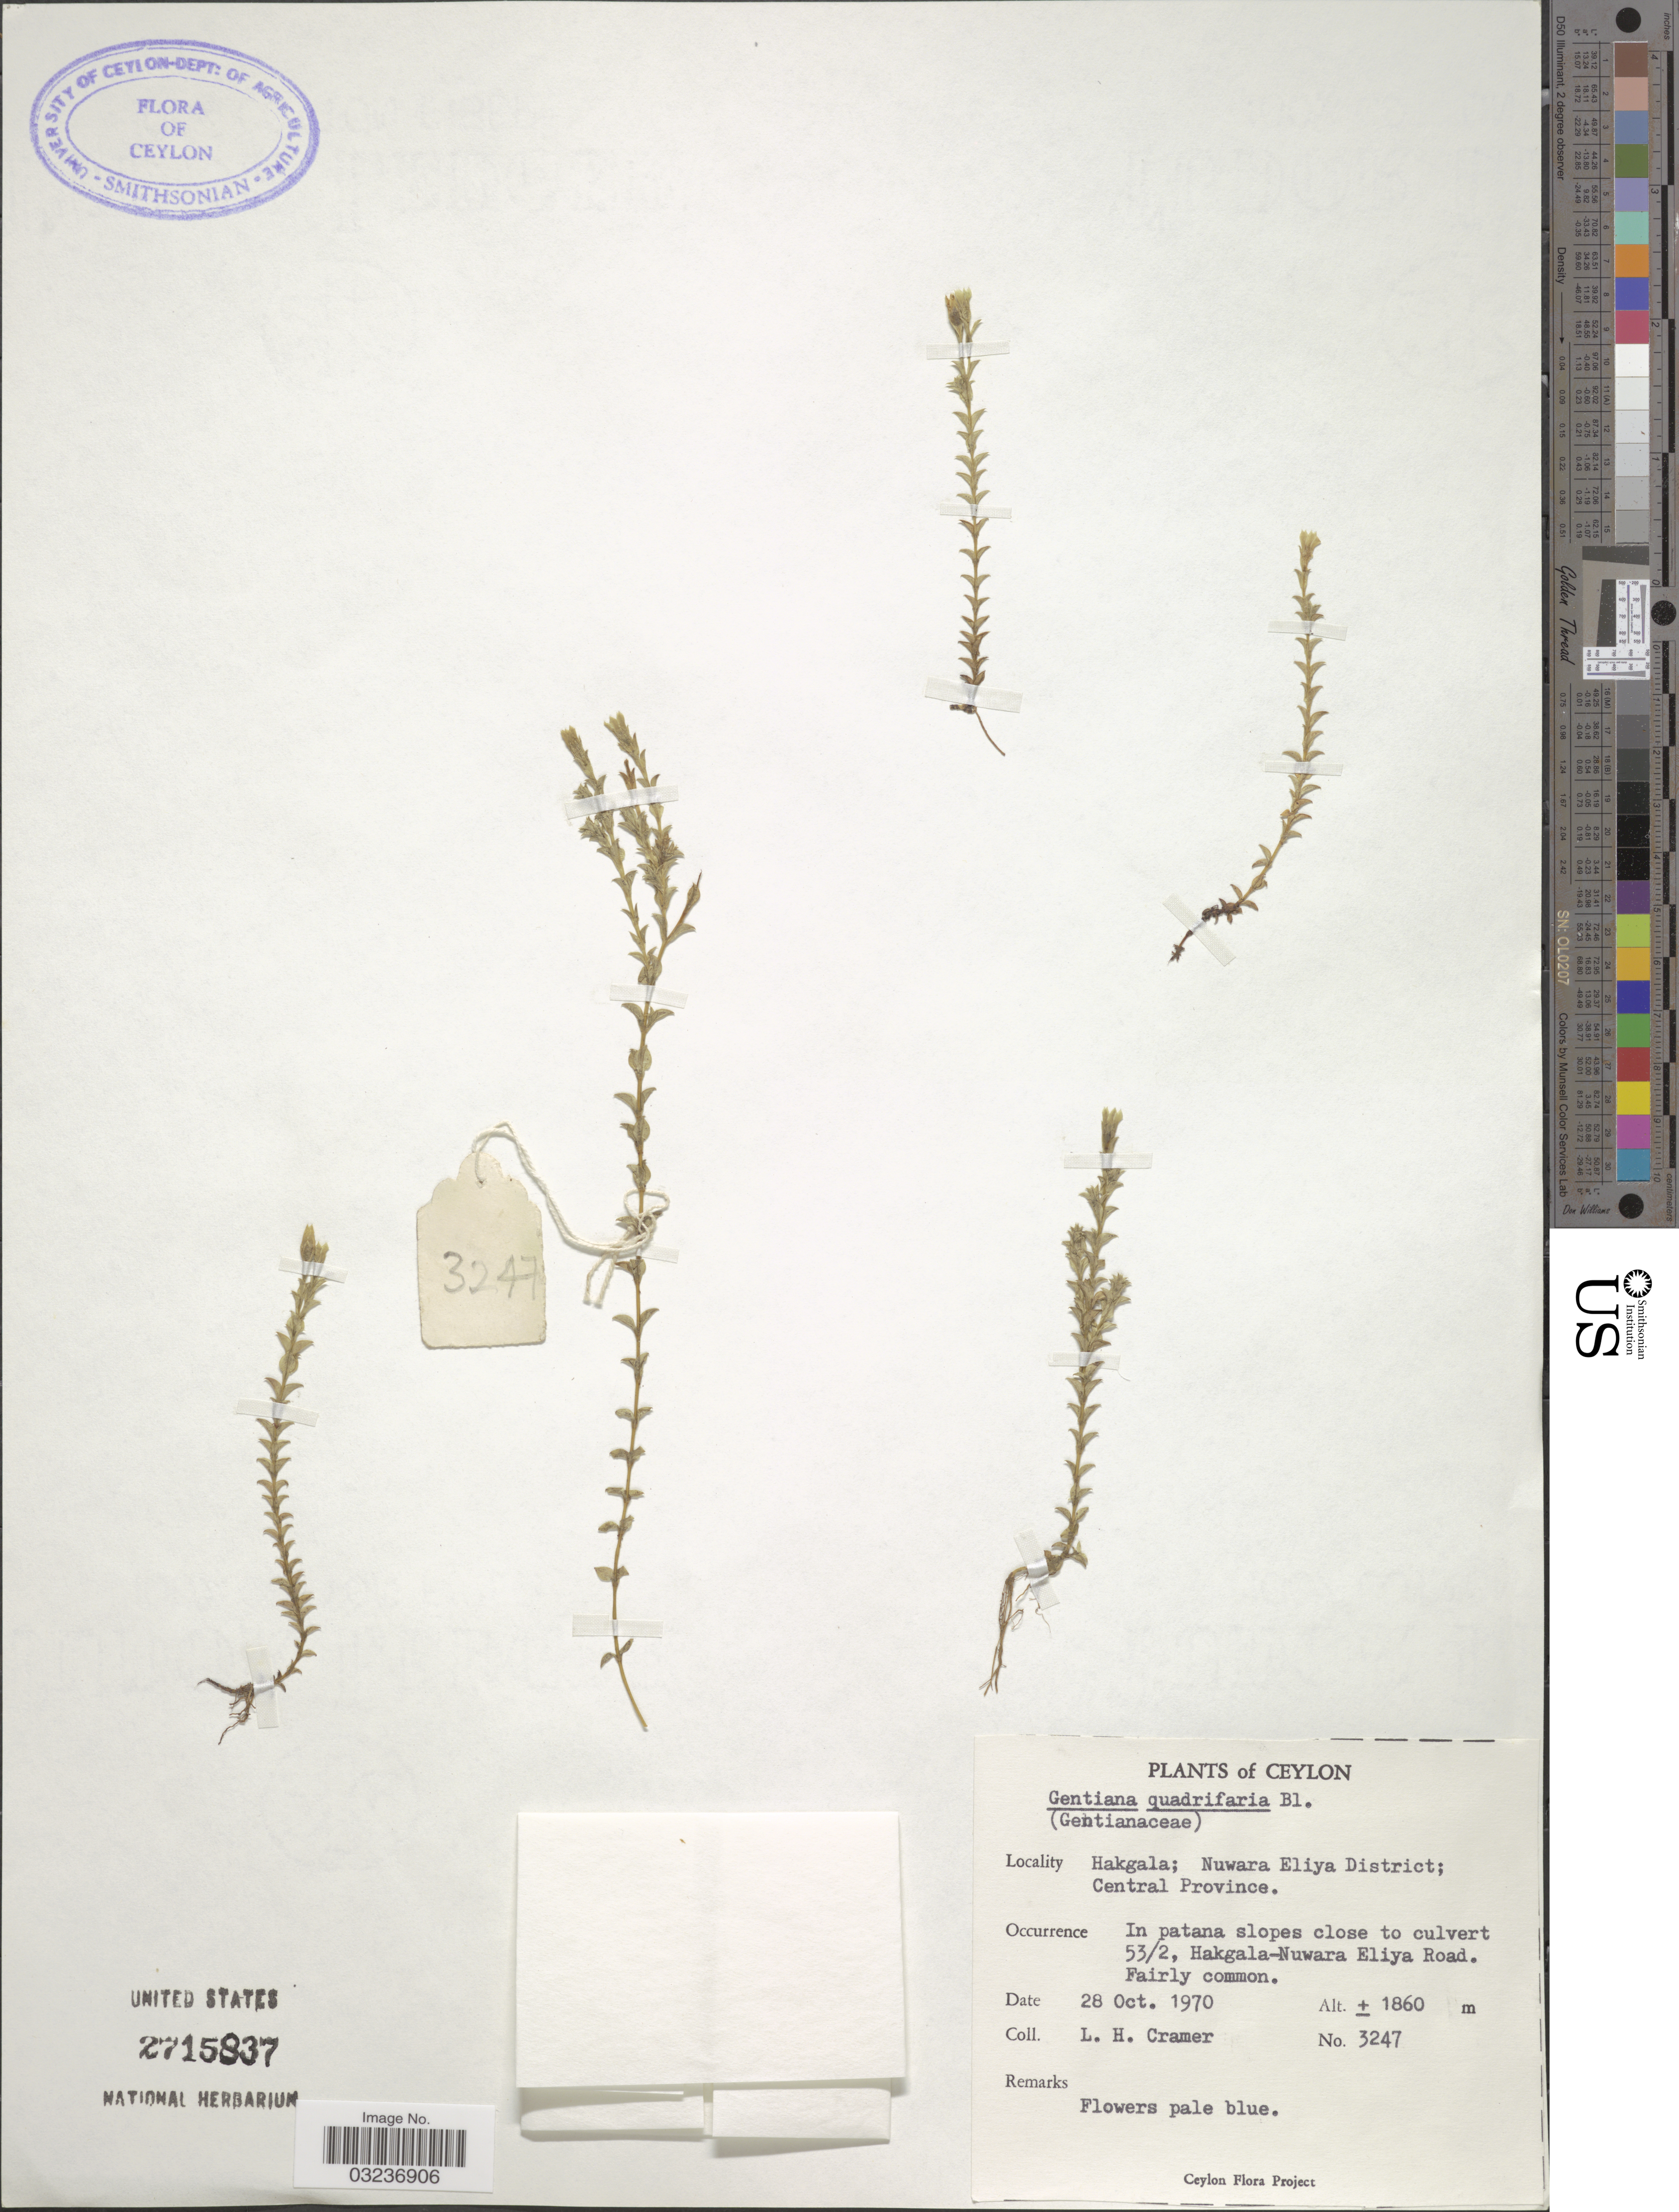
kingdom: Plantae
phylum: Tracheophyta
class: Magnoliopsida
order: Gentianales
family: Gentianaceae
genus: Gentiana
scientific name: Gentiana quadrifaria var. zeylanica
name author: (Griseb.) Kusn.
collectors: L. H. Cramer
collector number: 3247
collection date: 1977-10-28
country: Sri Lanka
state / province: Central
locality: Ceylon, Hakgala; Nuwara Eliya District; Central Province, In patana slopes close to culvert 53/2, Hakgala-Nuwara Eliya Road.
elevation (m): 1860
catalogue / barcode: US 2715837